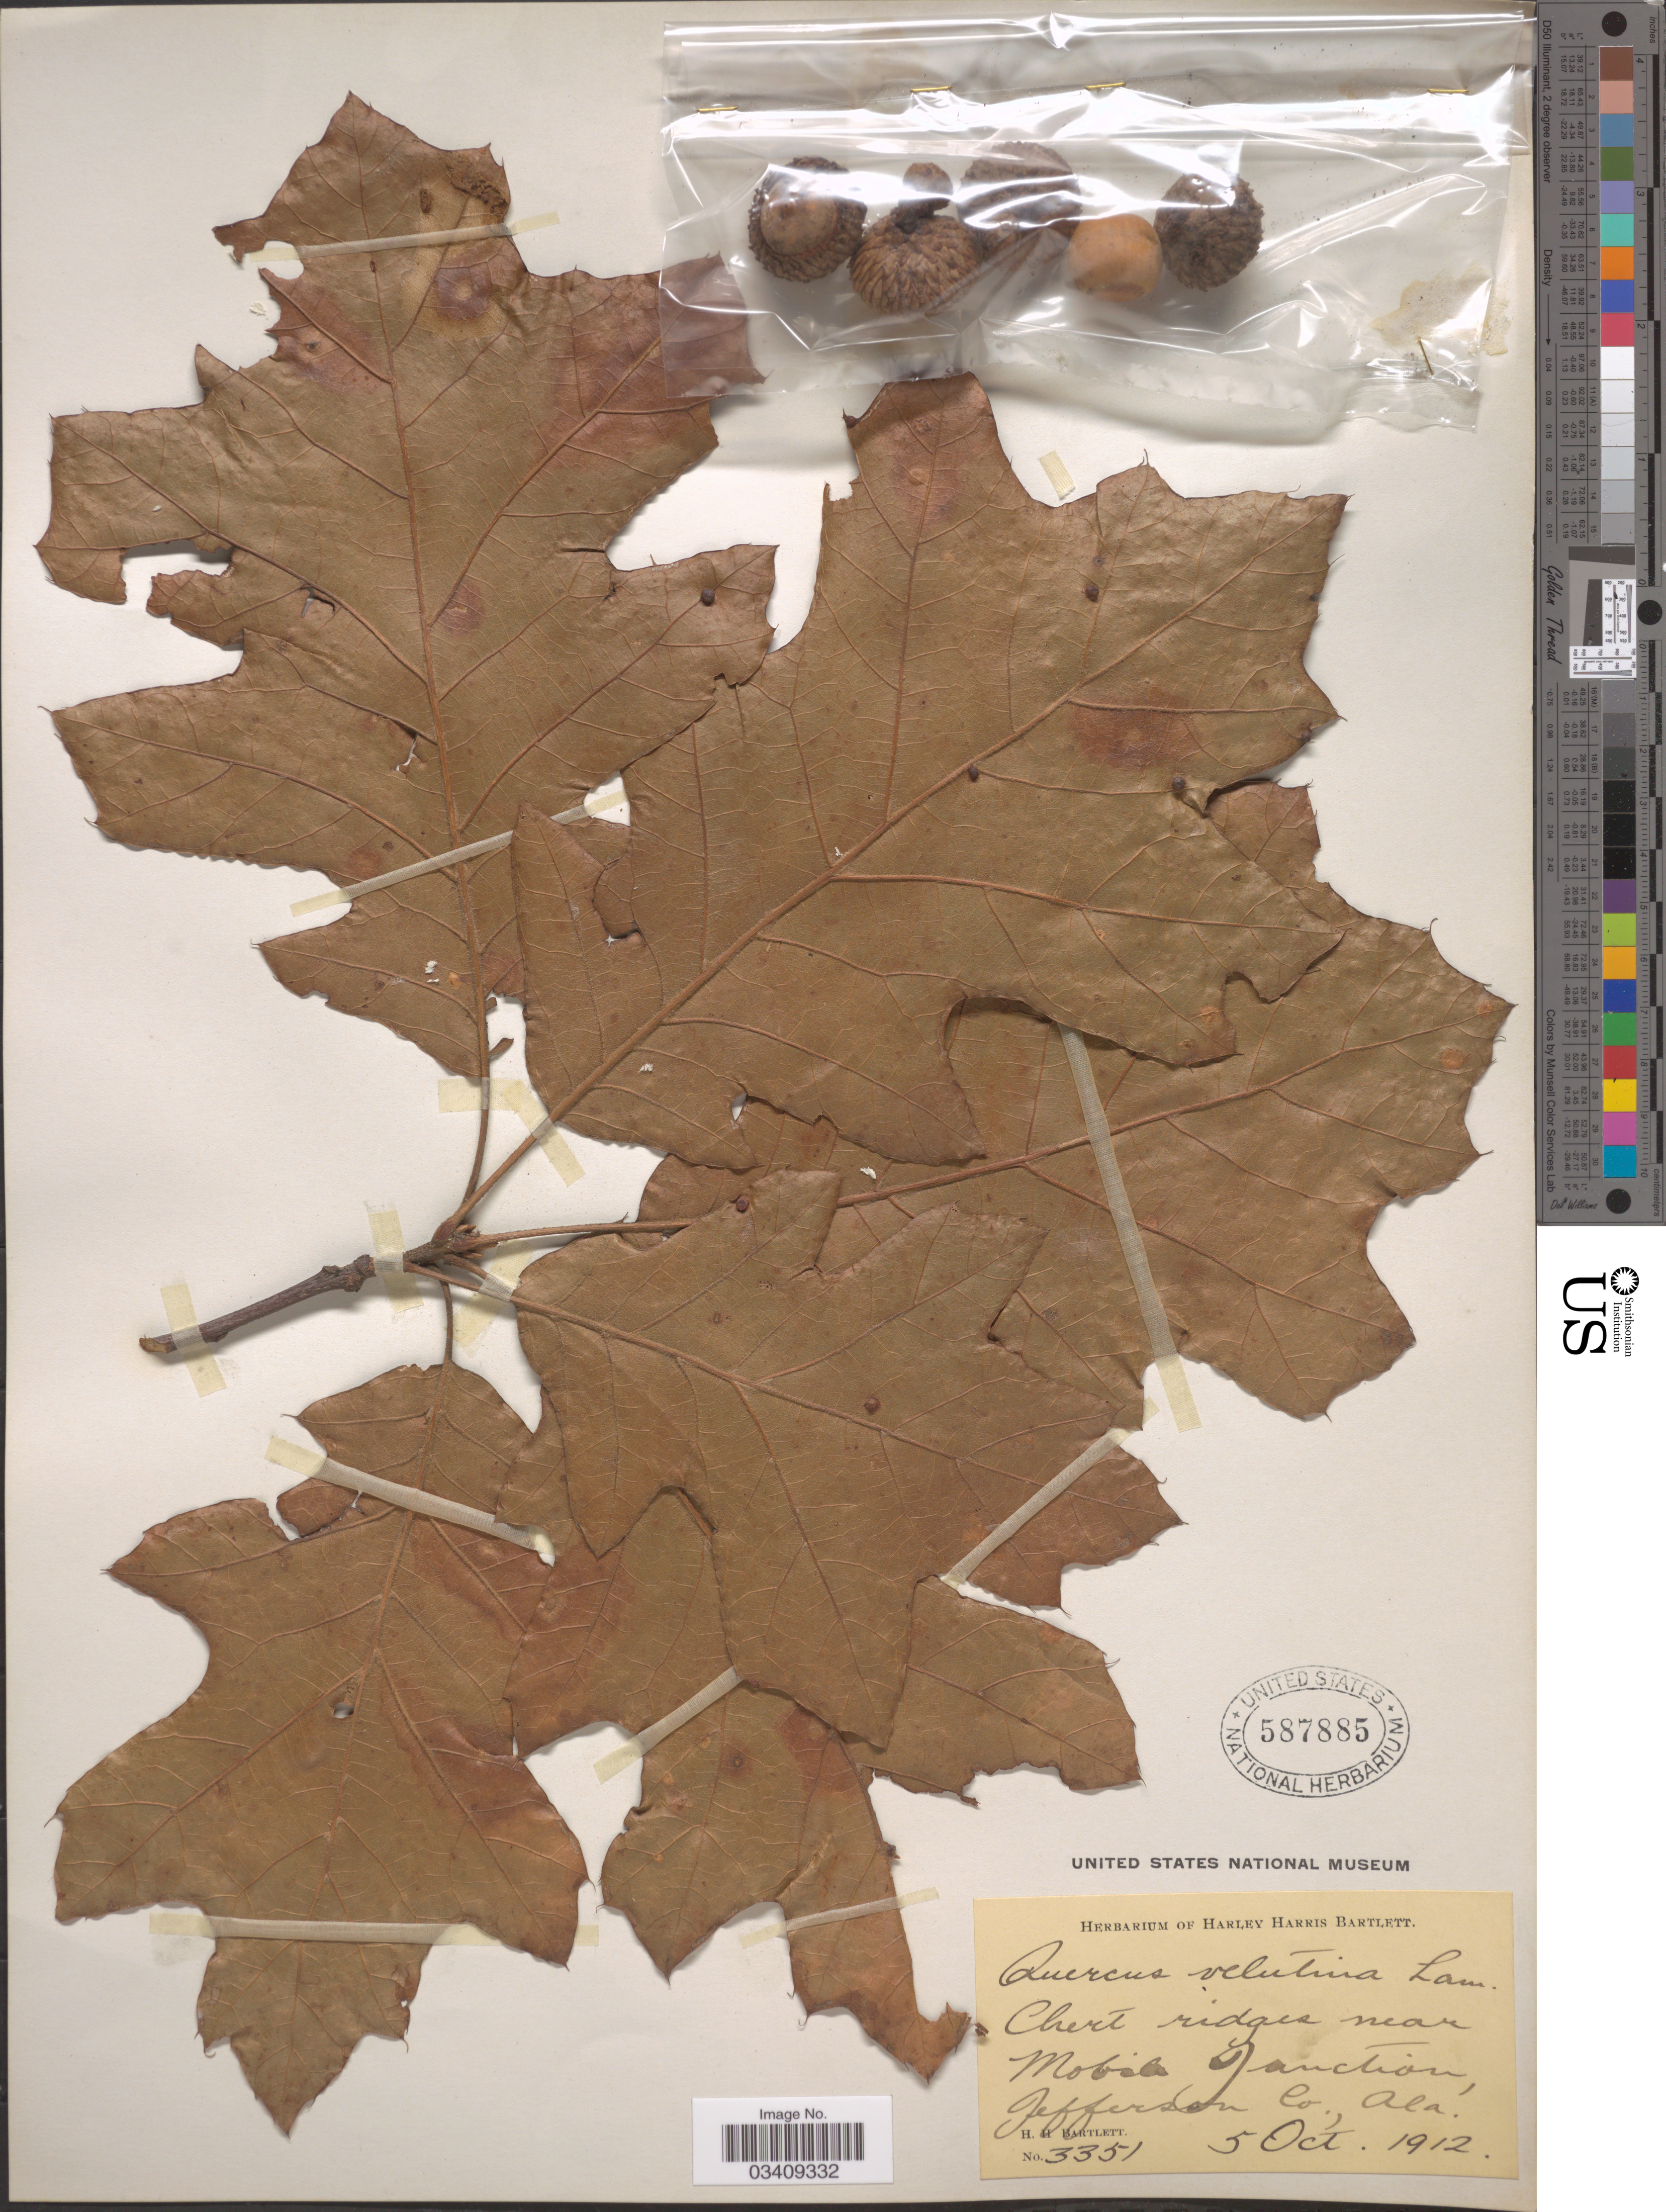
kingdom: Plantae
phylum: Tracheophyta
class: Magnoliopsida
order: Fagales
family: Fagaceae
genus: Quercus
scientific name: Quercus velutina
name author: Lam.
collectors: H. H. Bartlett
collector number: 3351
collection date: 1912-10-05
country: United States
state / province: Alabama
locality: Chert ridges near Mobile Junction, Jefferson Co.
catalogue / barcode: US 587885